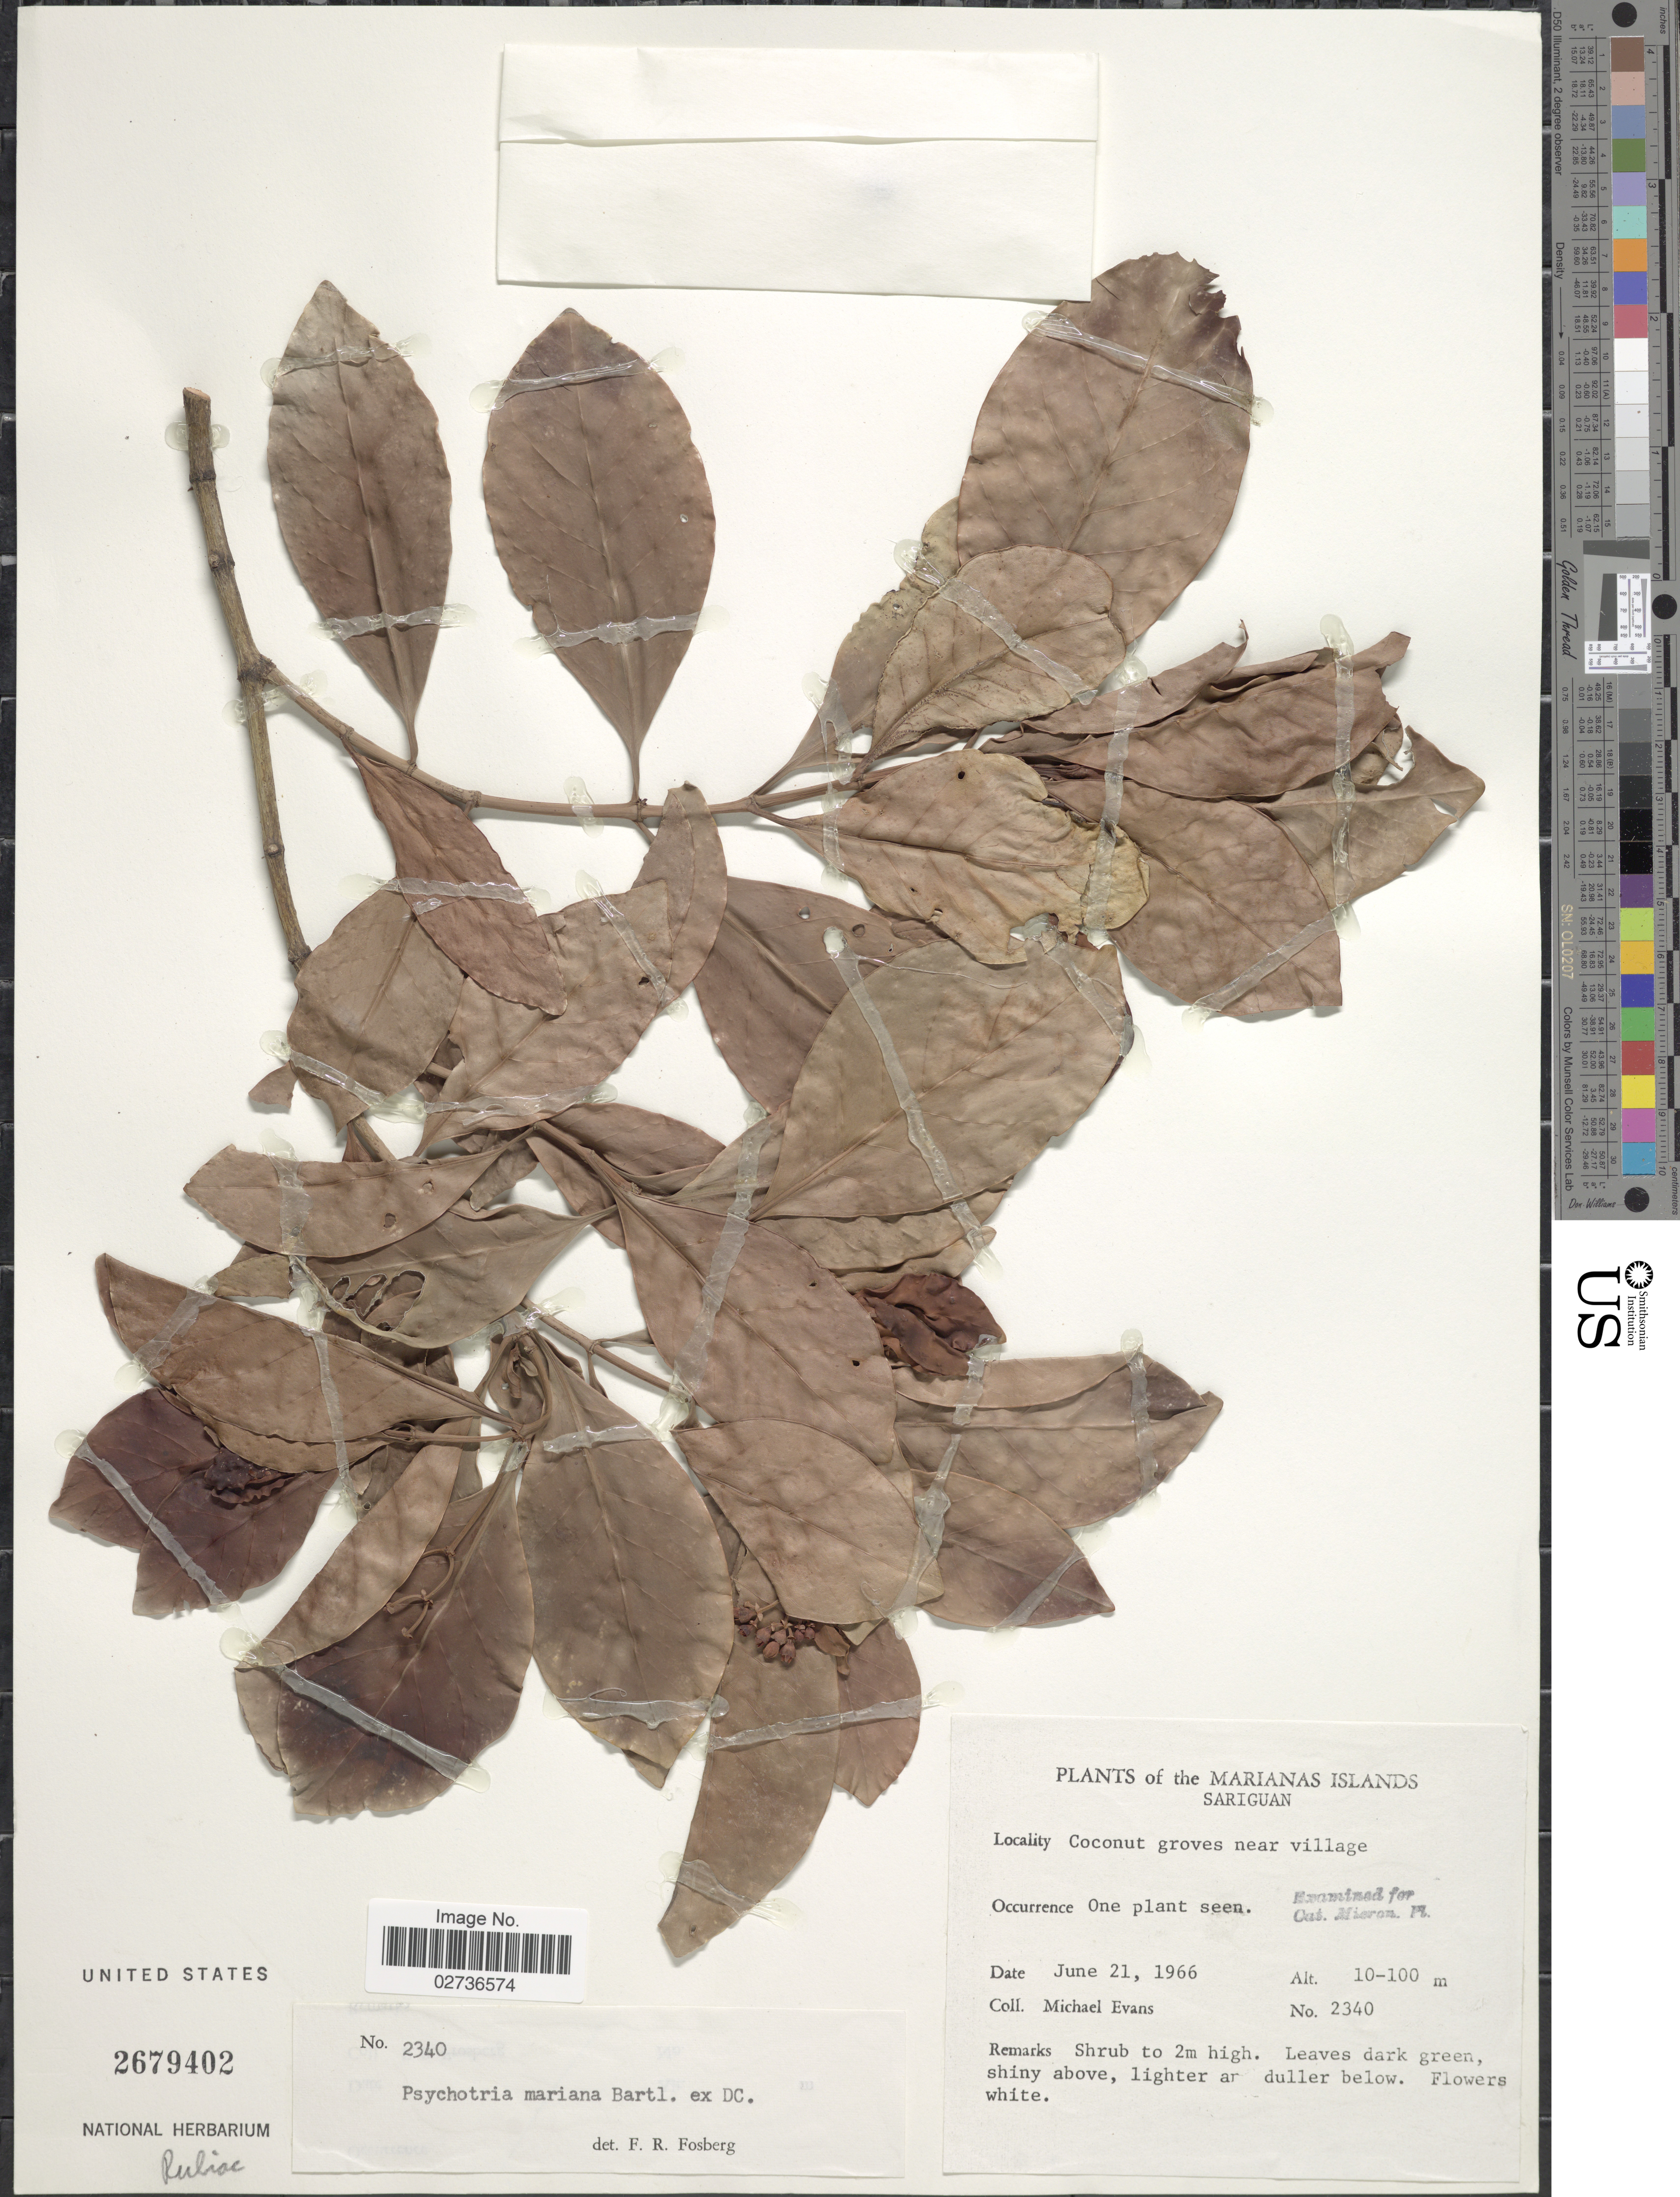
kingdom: Plantae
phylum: Tracheophyta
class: Magnoliopsida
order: Gentianales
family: Rubiaceae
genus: Psychotria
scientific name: Psychotria mariana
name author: Bartl. ex DC.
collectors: M. Evans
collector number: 2340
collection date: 1966-06-21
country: Northern Mariana Islands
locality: The Mariana Islands, Sariguan, Coconut groves near village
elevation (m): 10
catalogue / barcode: US 2679402